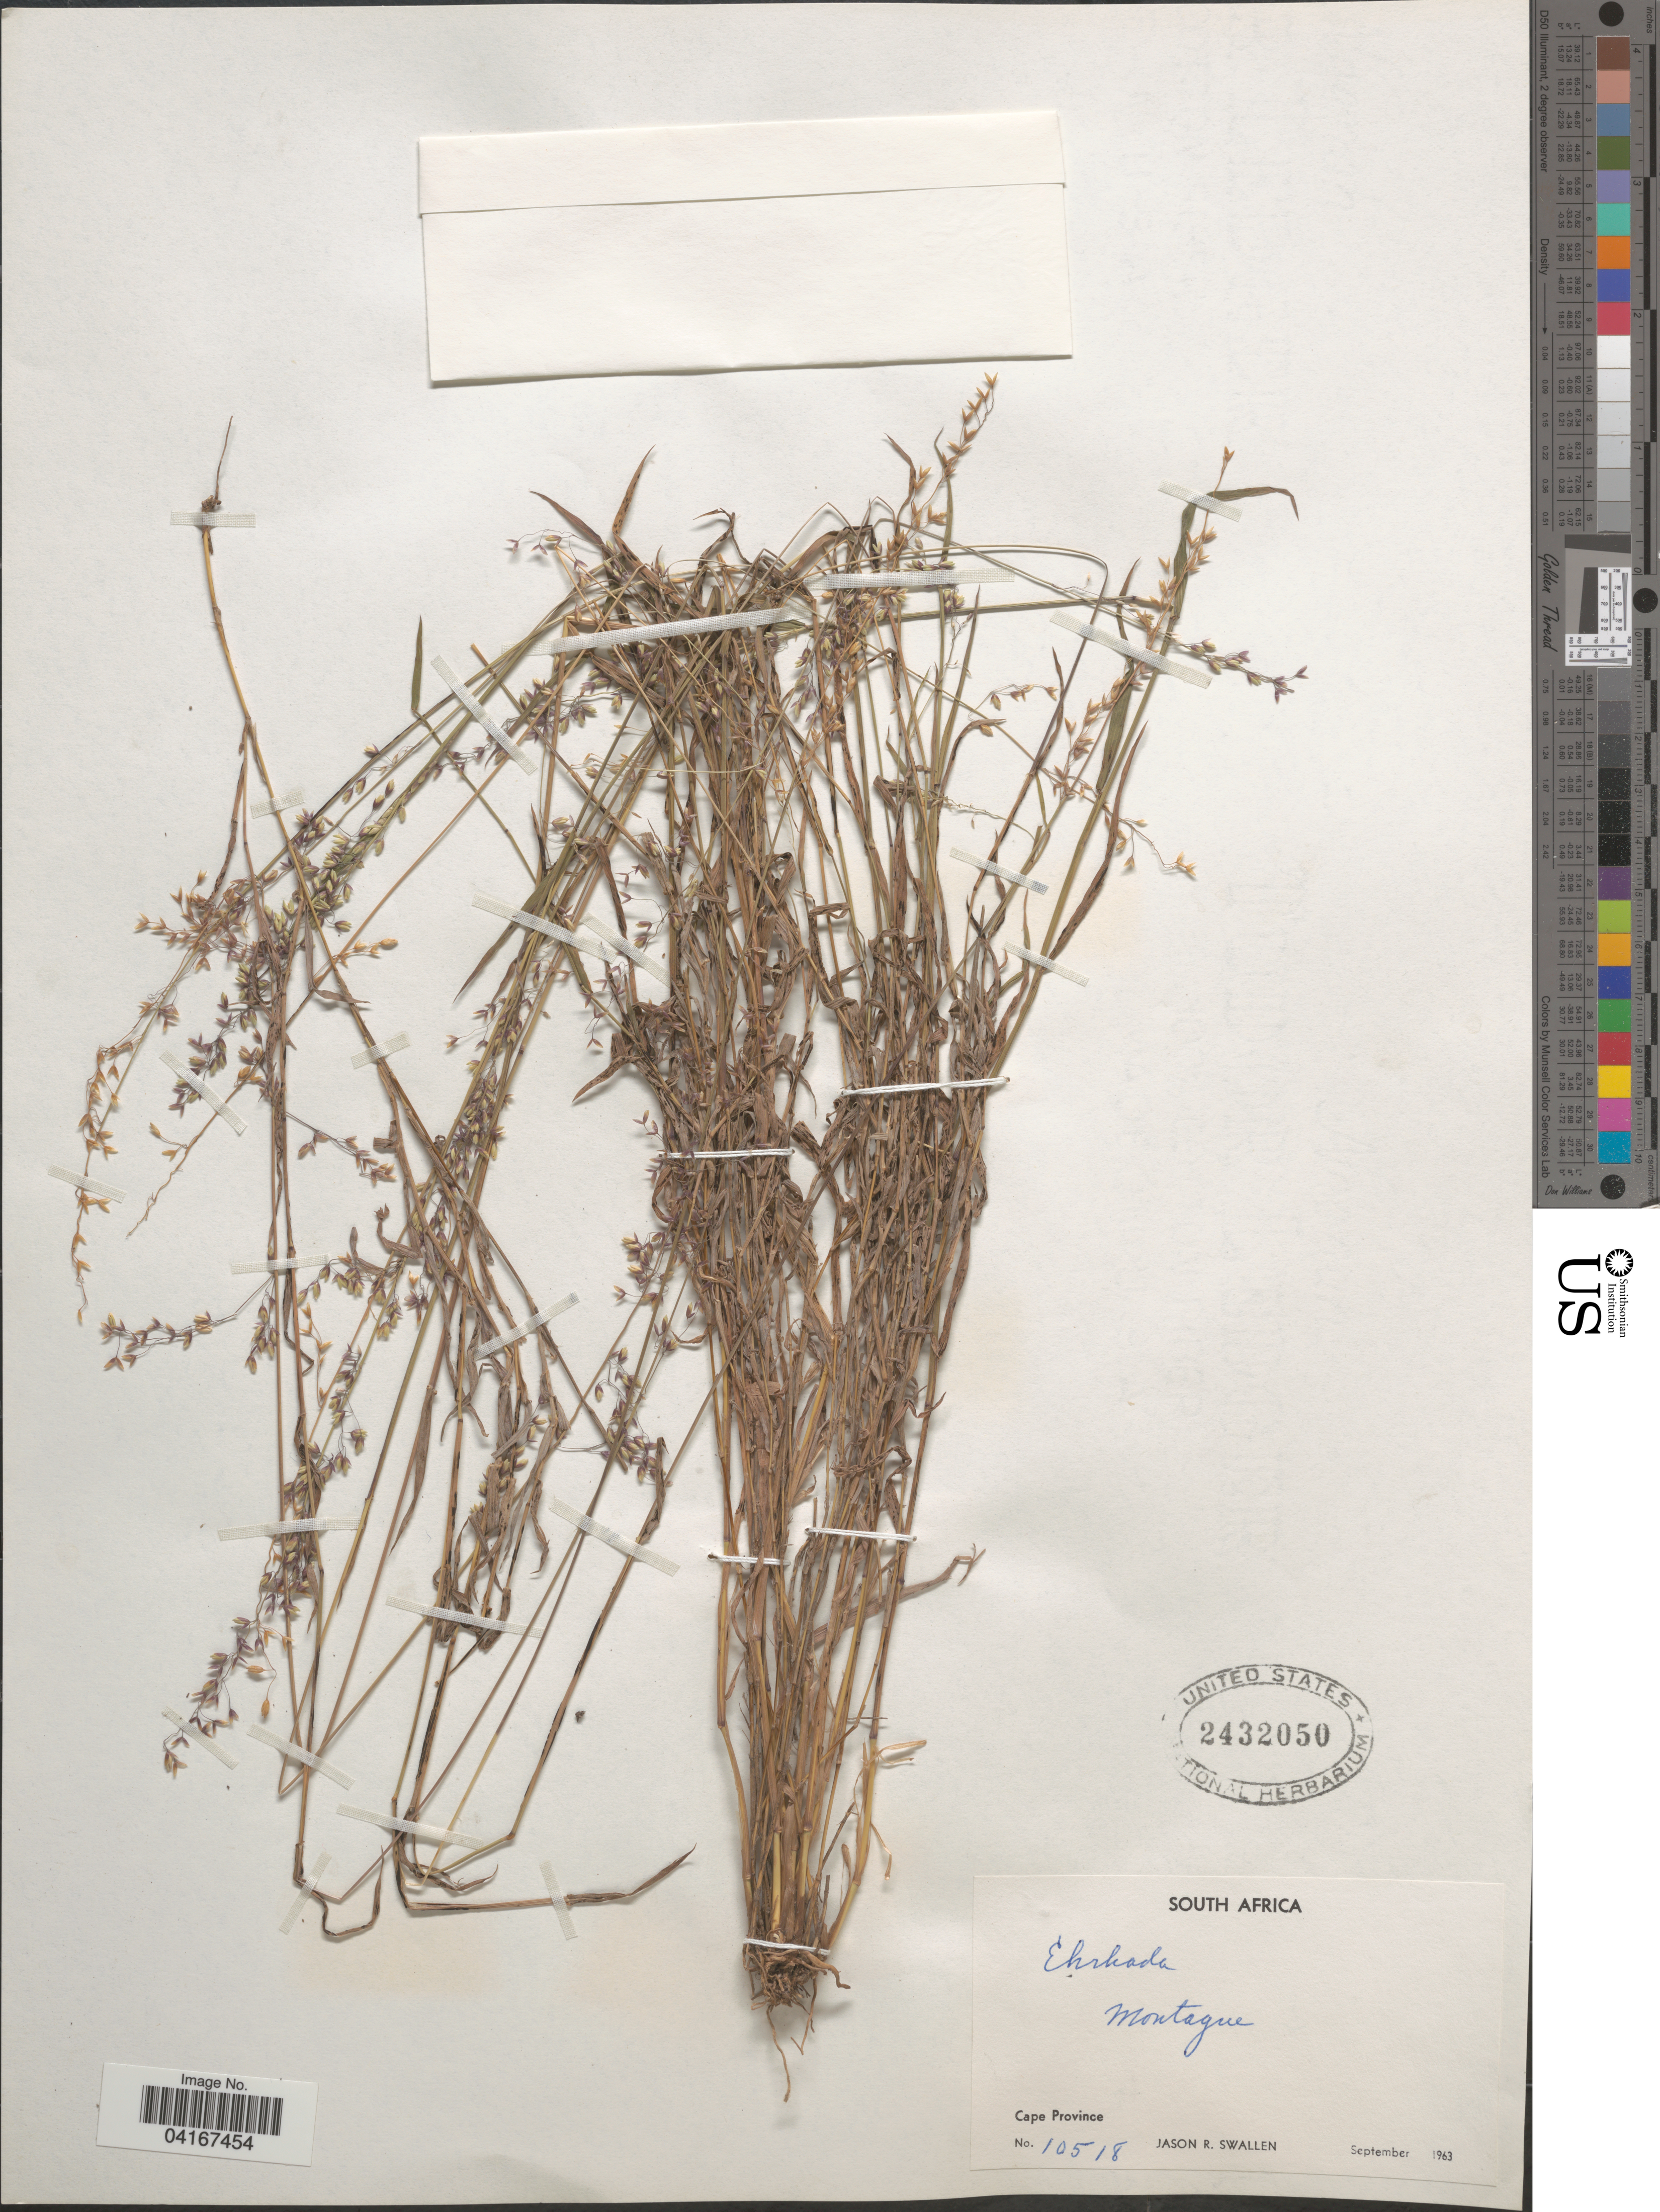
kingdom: Plantae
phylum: Tracheophyta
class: Liliopsida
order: Poales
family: Poaceae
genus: Ehrharta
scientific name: Ehrharta sp.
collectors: J. R. Swallen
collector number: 10518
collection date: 1963-09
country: South Africa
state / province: Western Cape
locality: Montague. [INTERPRETTED: Montagu]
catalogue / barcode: US 2432050